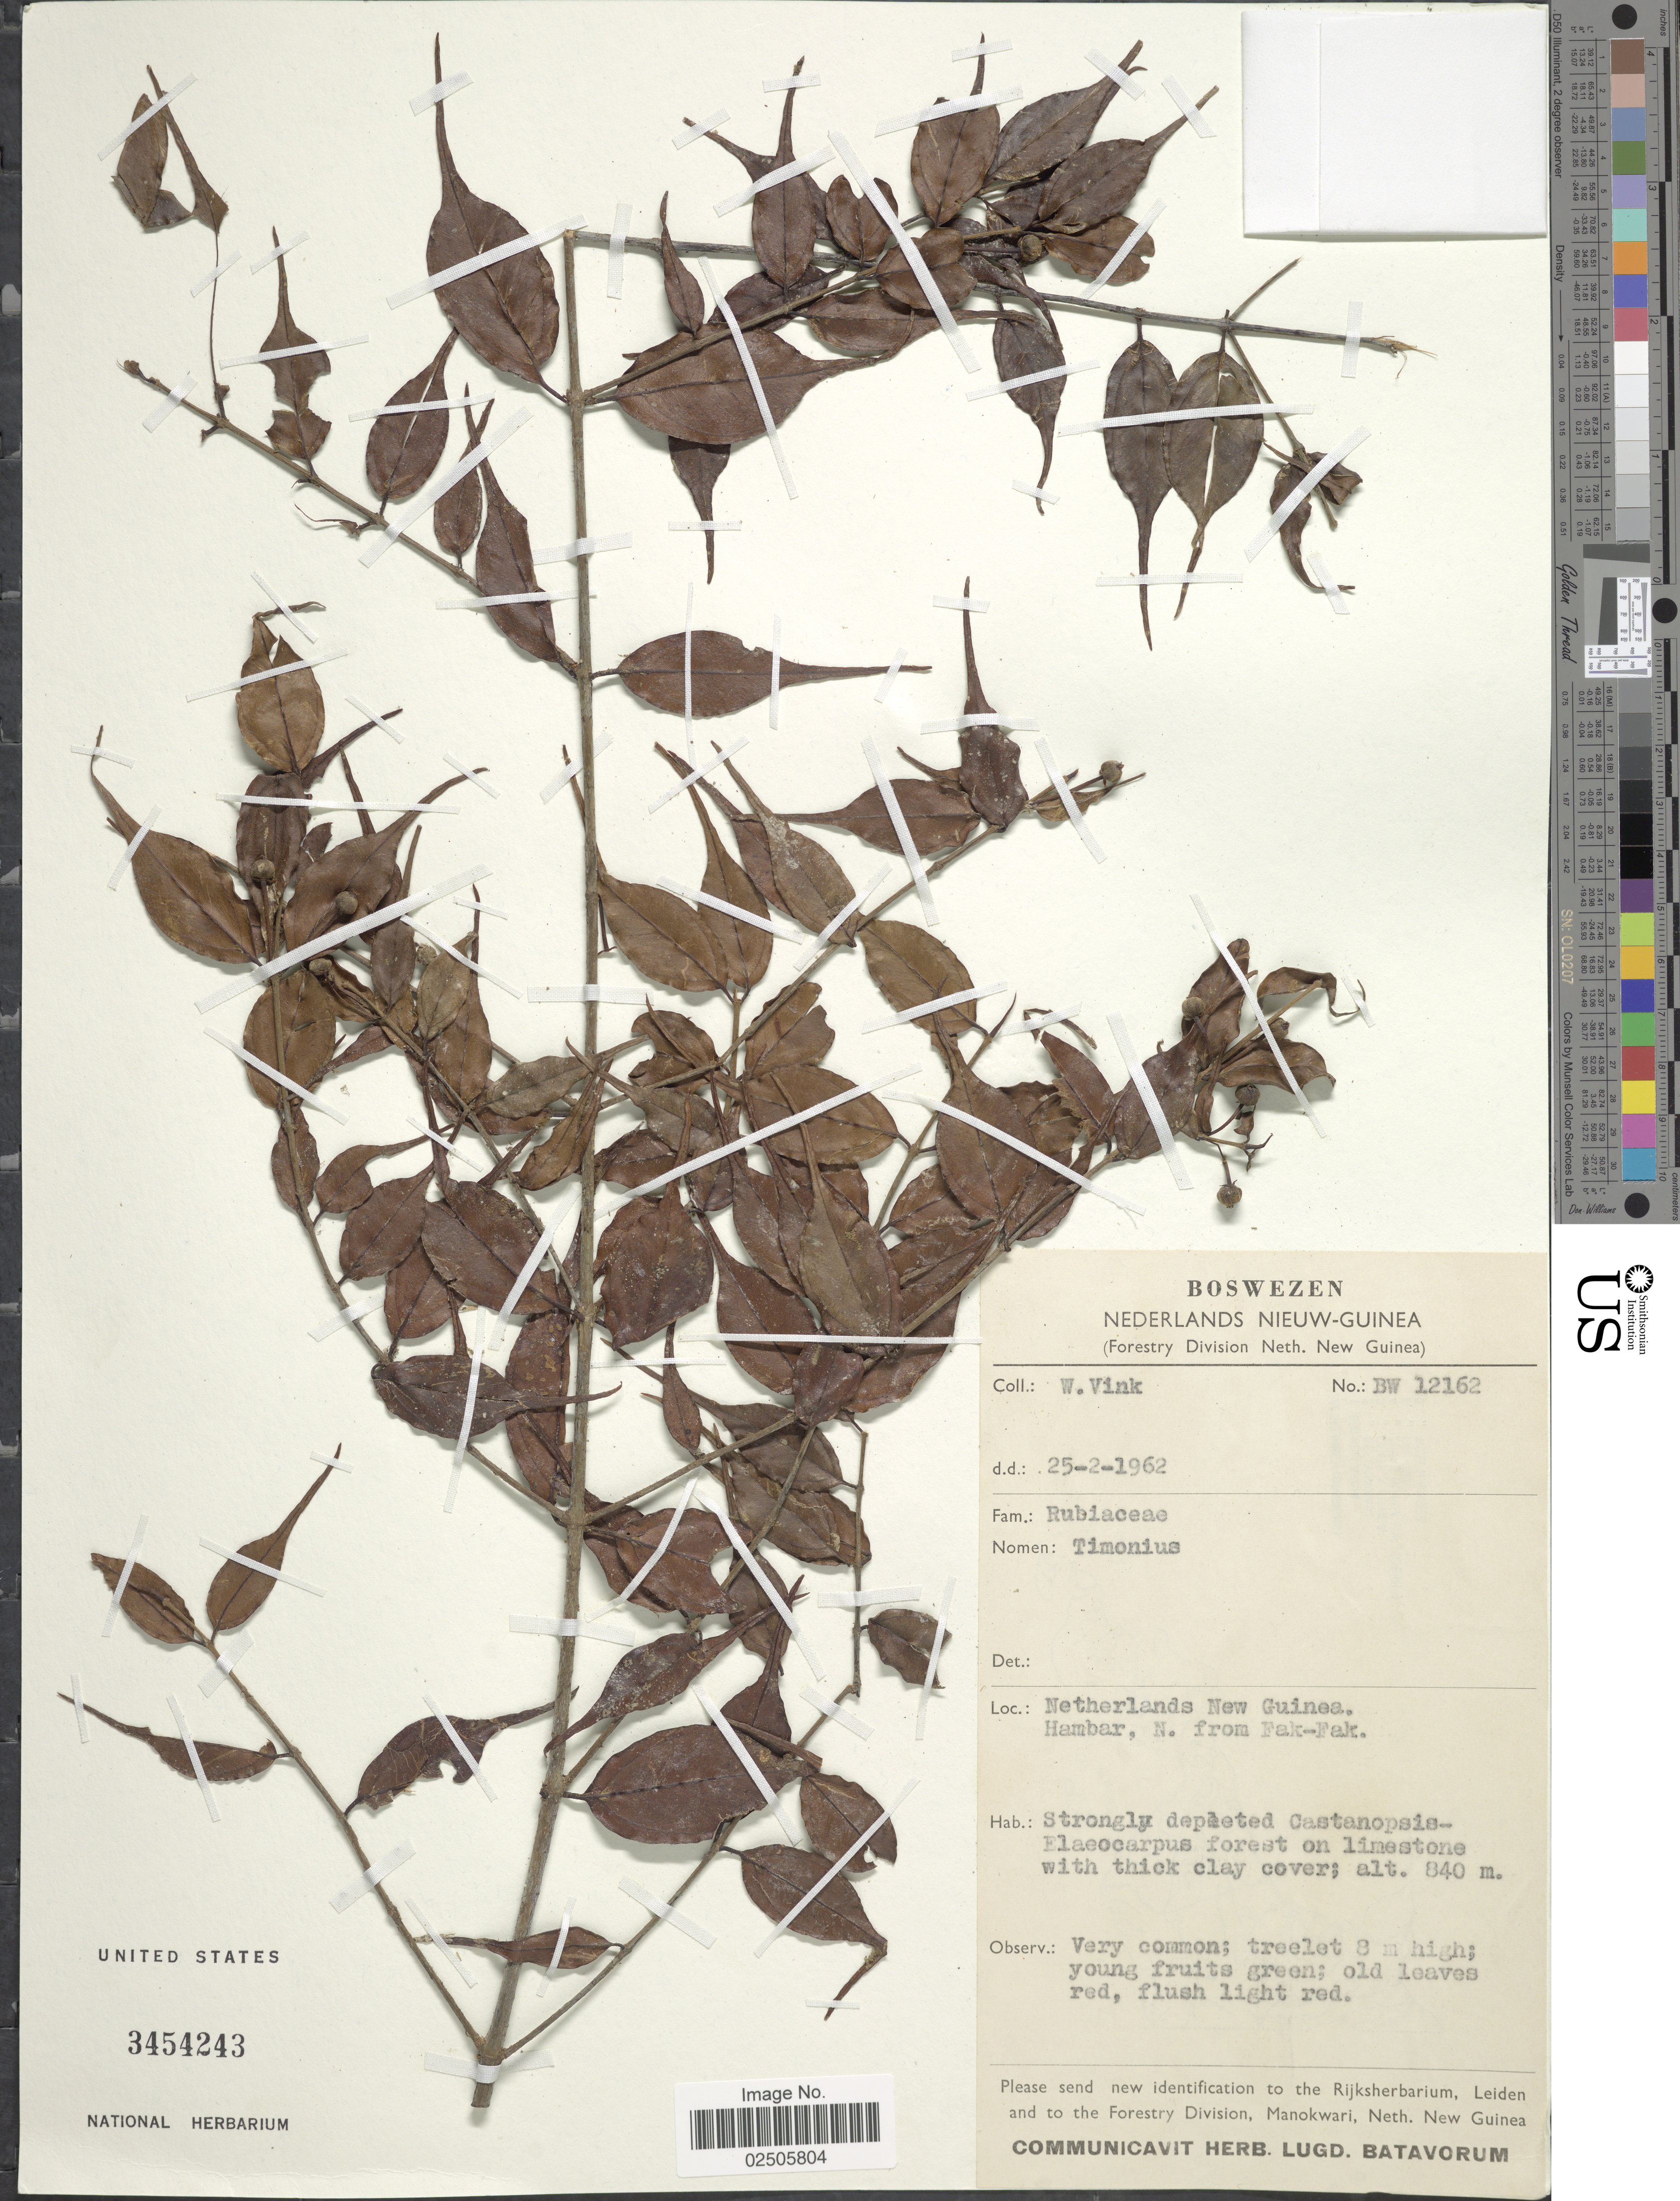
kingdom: Plantae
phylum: Tracheophyta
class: Magnoliopsida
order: Gentianales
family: Rubiaceae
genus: Timonius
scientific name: Timonius sp.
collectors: W. Vink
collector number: BW 12162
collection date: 1962-02-25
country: Indonesia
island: New Guinea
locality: Nederlands Nieuw-Guinea (Forestry Division Neth. New Guinea) Netherlands New Guinea, Hambar, N. from Fak-Fak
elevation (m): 840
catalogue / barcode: US 3454243